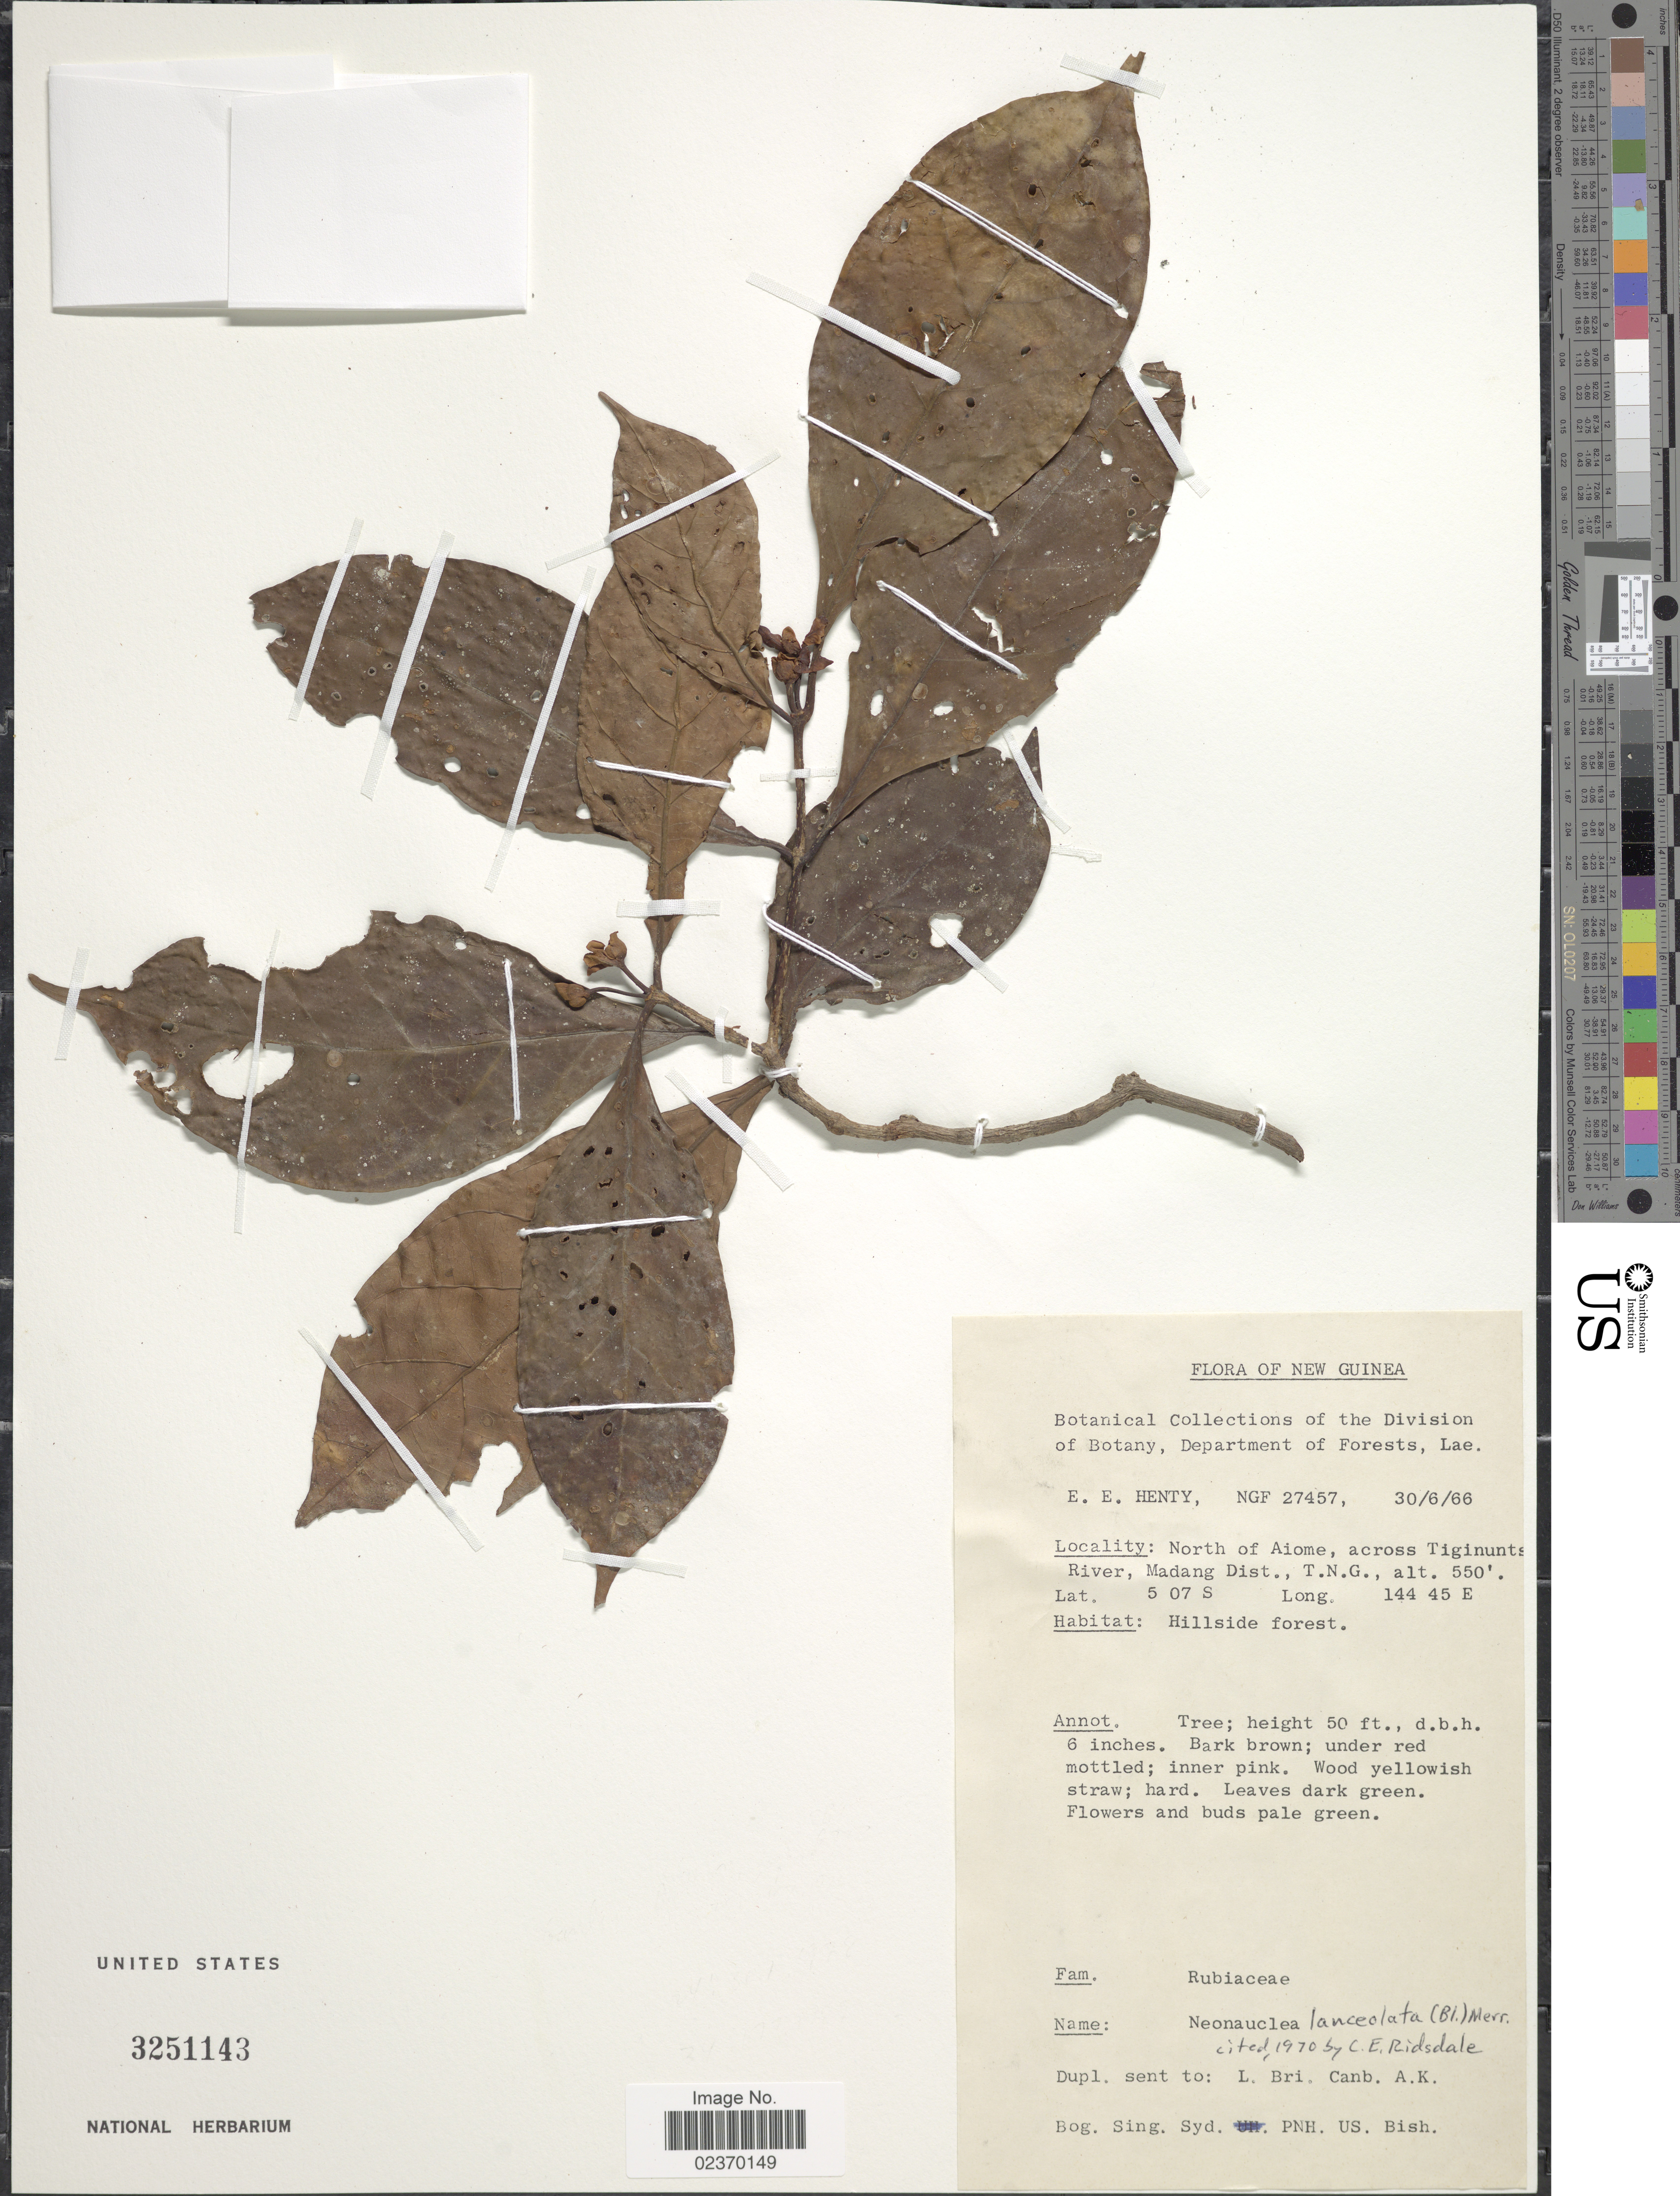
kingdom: Plantae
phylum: Tracheophyta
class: Magnoliopsida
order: Gentianales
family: Rubiaceae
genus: Neonauclea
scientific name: Neonauclea lanceolata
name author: (Blume) Merr.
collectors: E. Henty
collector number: NGF 27457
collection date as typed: Transcribed d/m/y: 30/6/66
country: Papua New Guinea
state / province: Madang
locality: New Guinea, North of Aiome, across Tiginunts River, Madang Dist., T.N.G; Hillside forest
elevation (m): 168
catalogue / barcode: US 3251143